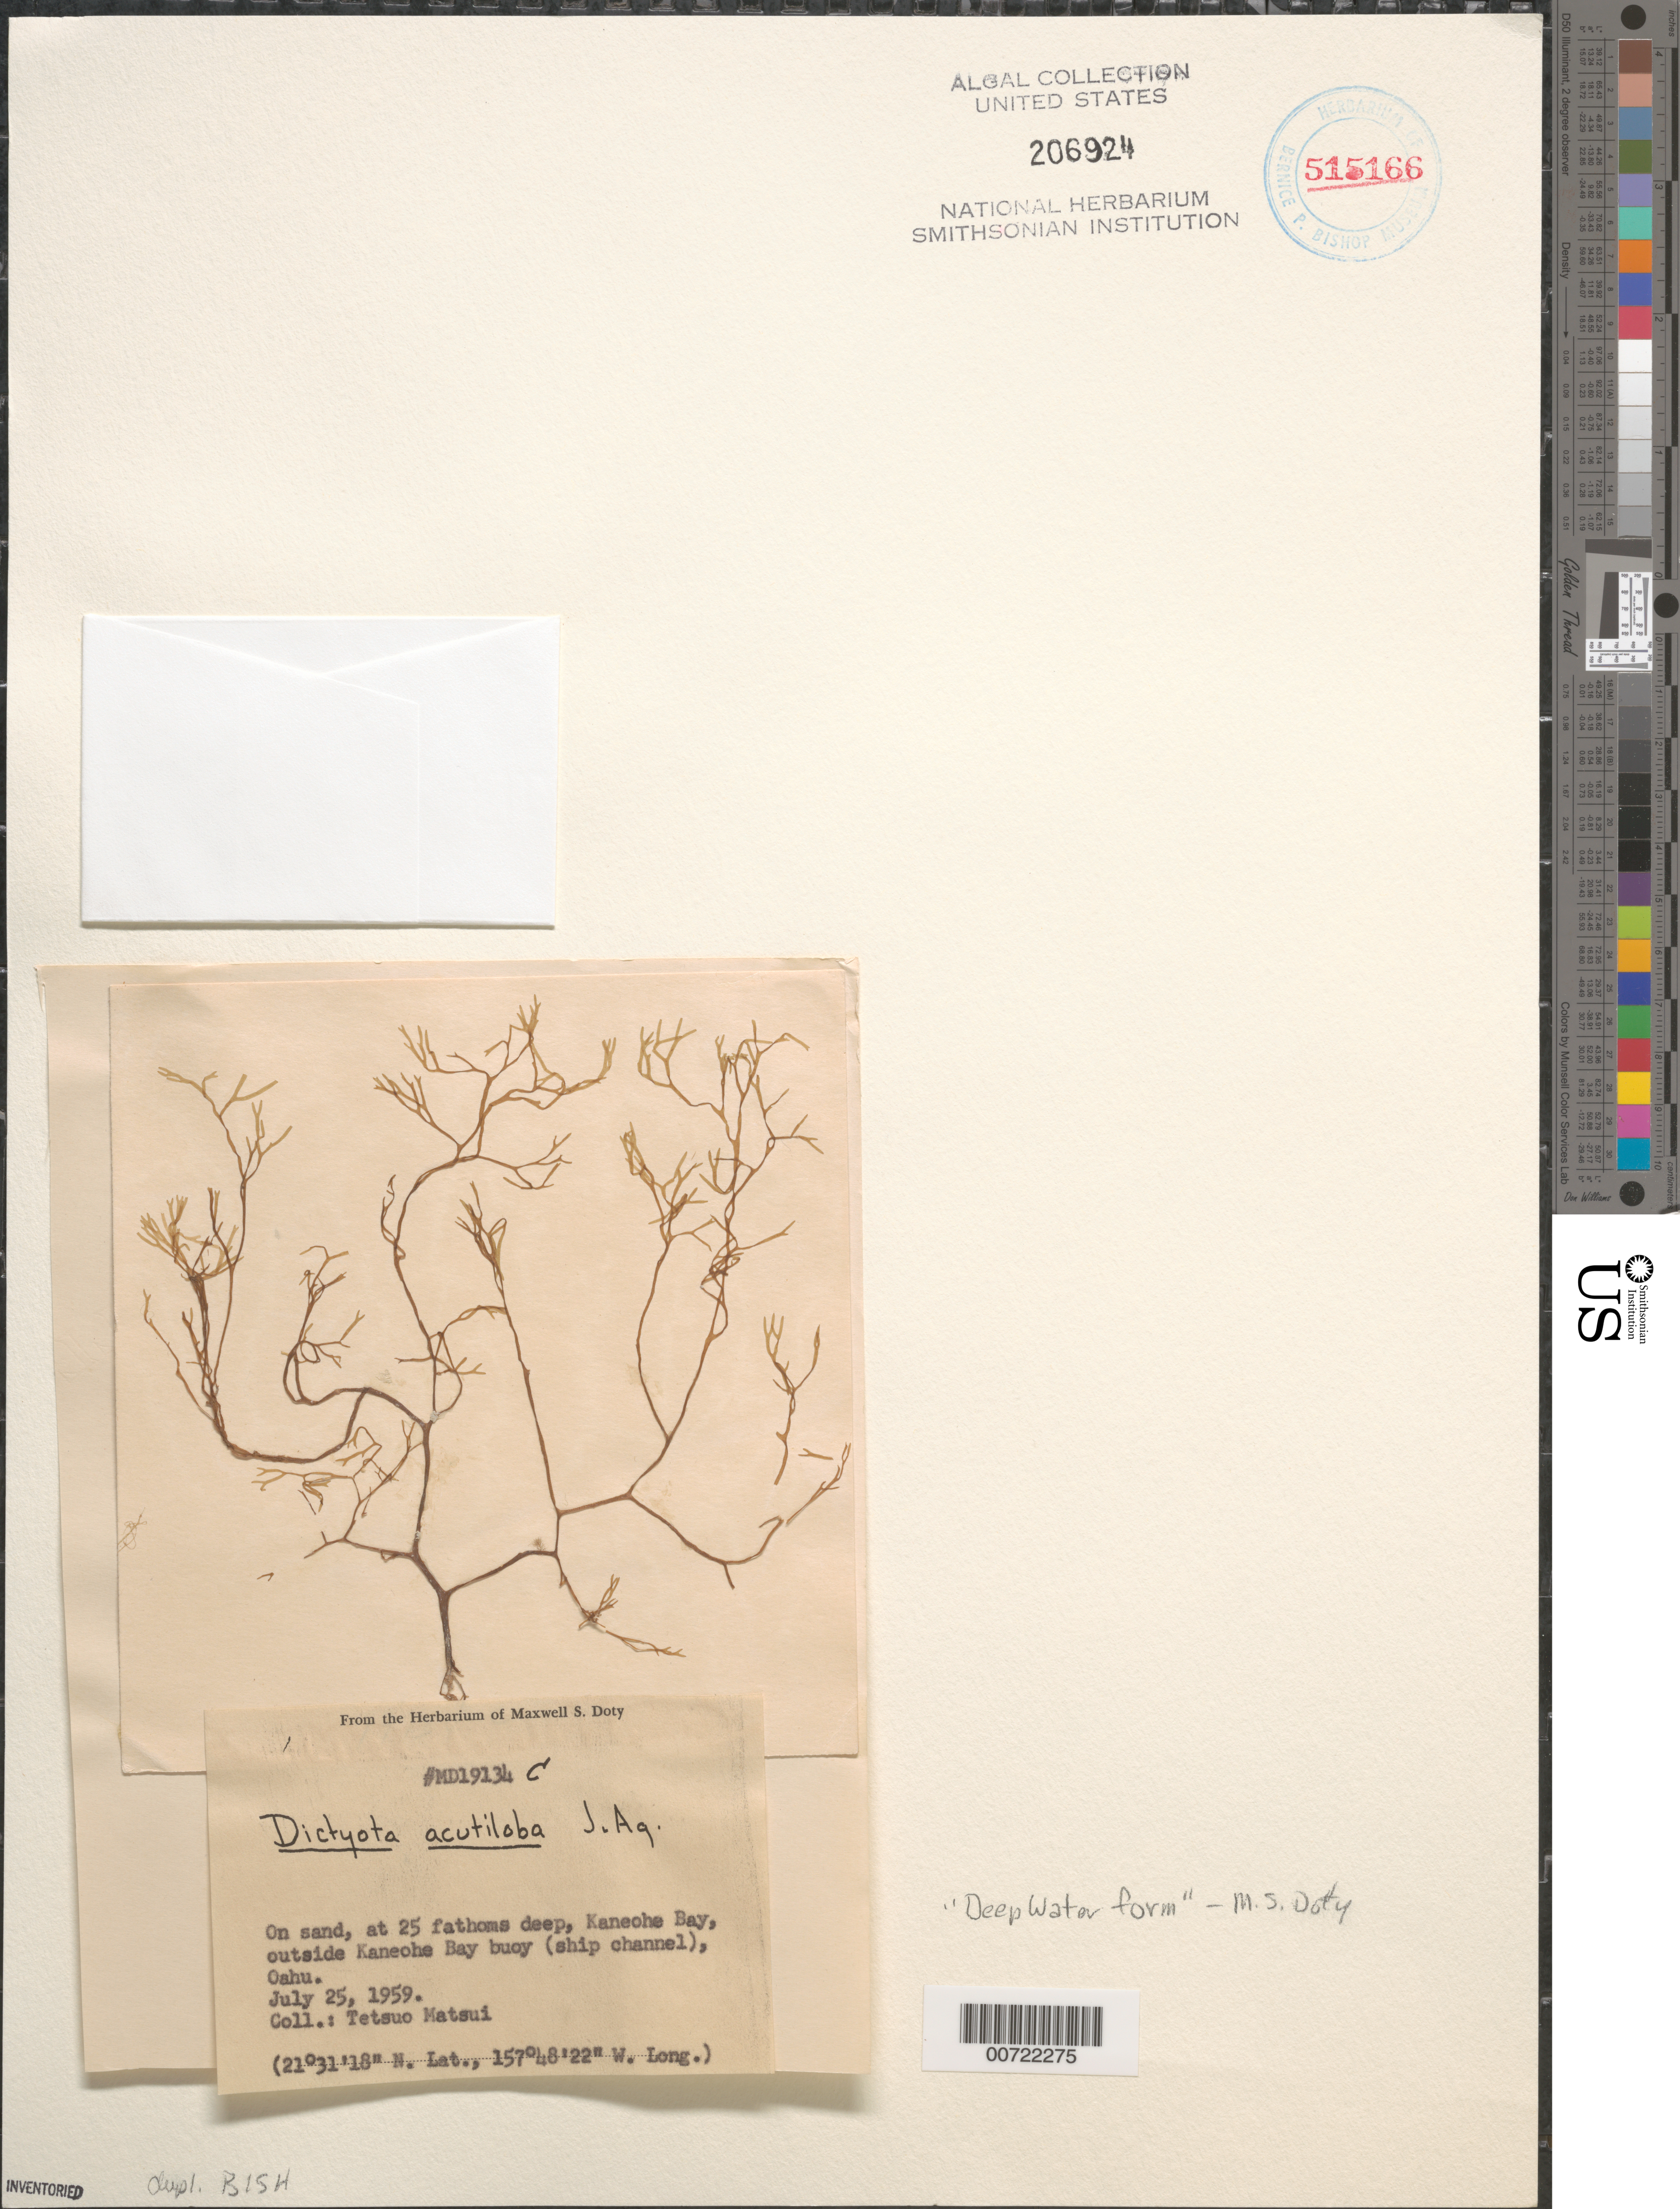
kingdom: Chromista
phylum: Ochrophyta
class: Phaeophyceae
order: Dictyotales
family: Dictyotaceae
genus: Dictyota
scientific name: Dictyota acutiloba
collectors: T. Matsui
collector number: MSD 19134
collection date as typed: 25 Jul 1959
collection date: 1959-07-25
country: United States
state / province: Hawaii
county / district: Honolulu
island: Oahu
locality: Kaneohe Bay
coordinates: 21 31' 18" N, 157 48' 22" W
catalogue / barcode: US 206924